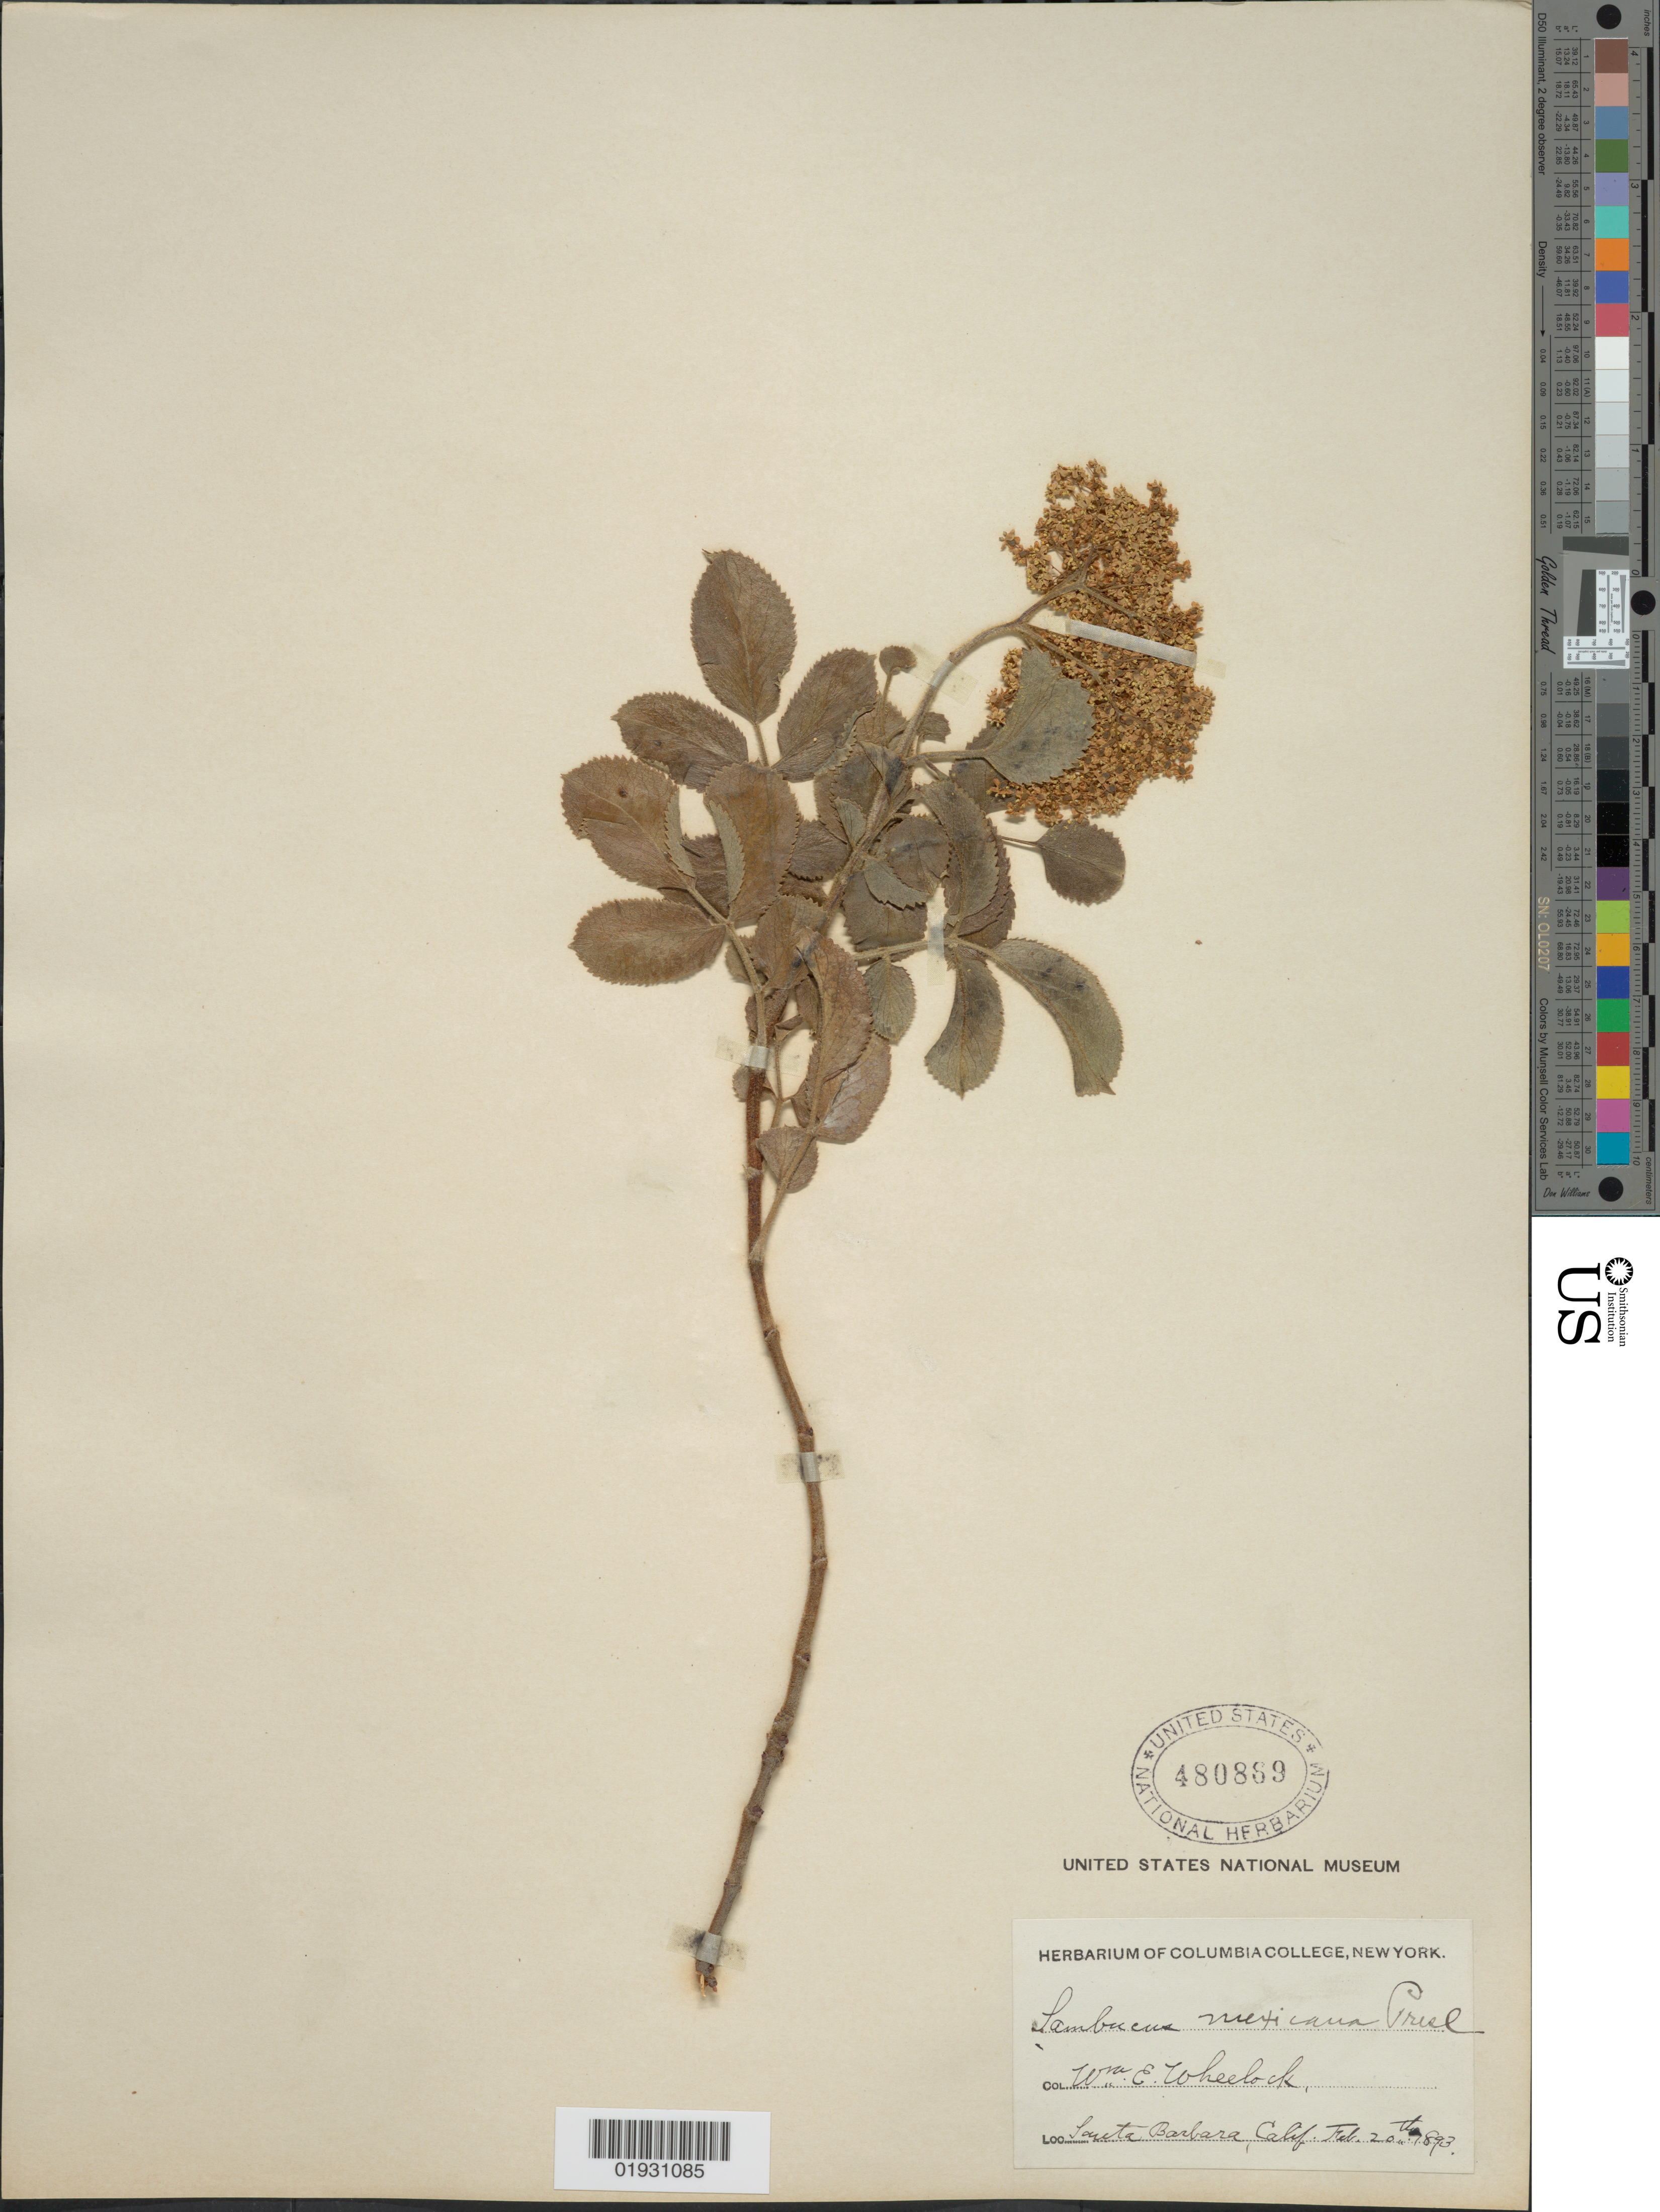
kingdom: Plantae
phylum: Tracheophyta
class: Magnoliopsida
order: Dipsacales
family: Viburnaceae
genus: Sambucus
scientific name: Sambucus mexicana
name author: C. Presl ex DC.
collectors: W. Wheelock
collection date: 1893-02-20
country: United States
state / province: California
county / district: Santa Barbara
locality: Santa Barbara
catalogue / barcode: US 480869